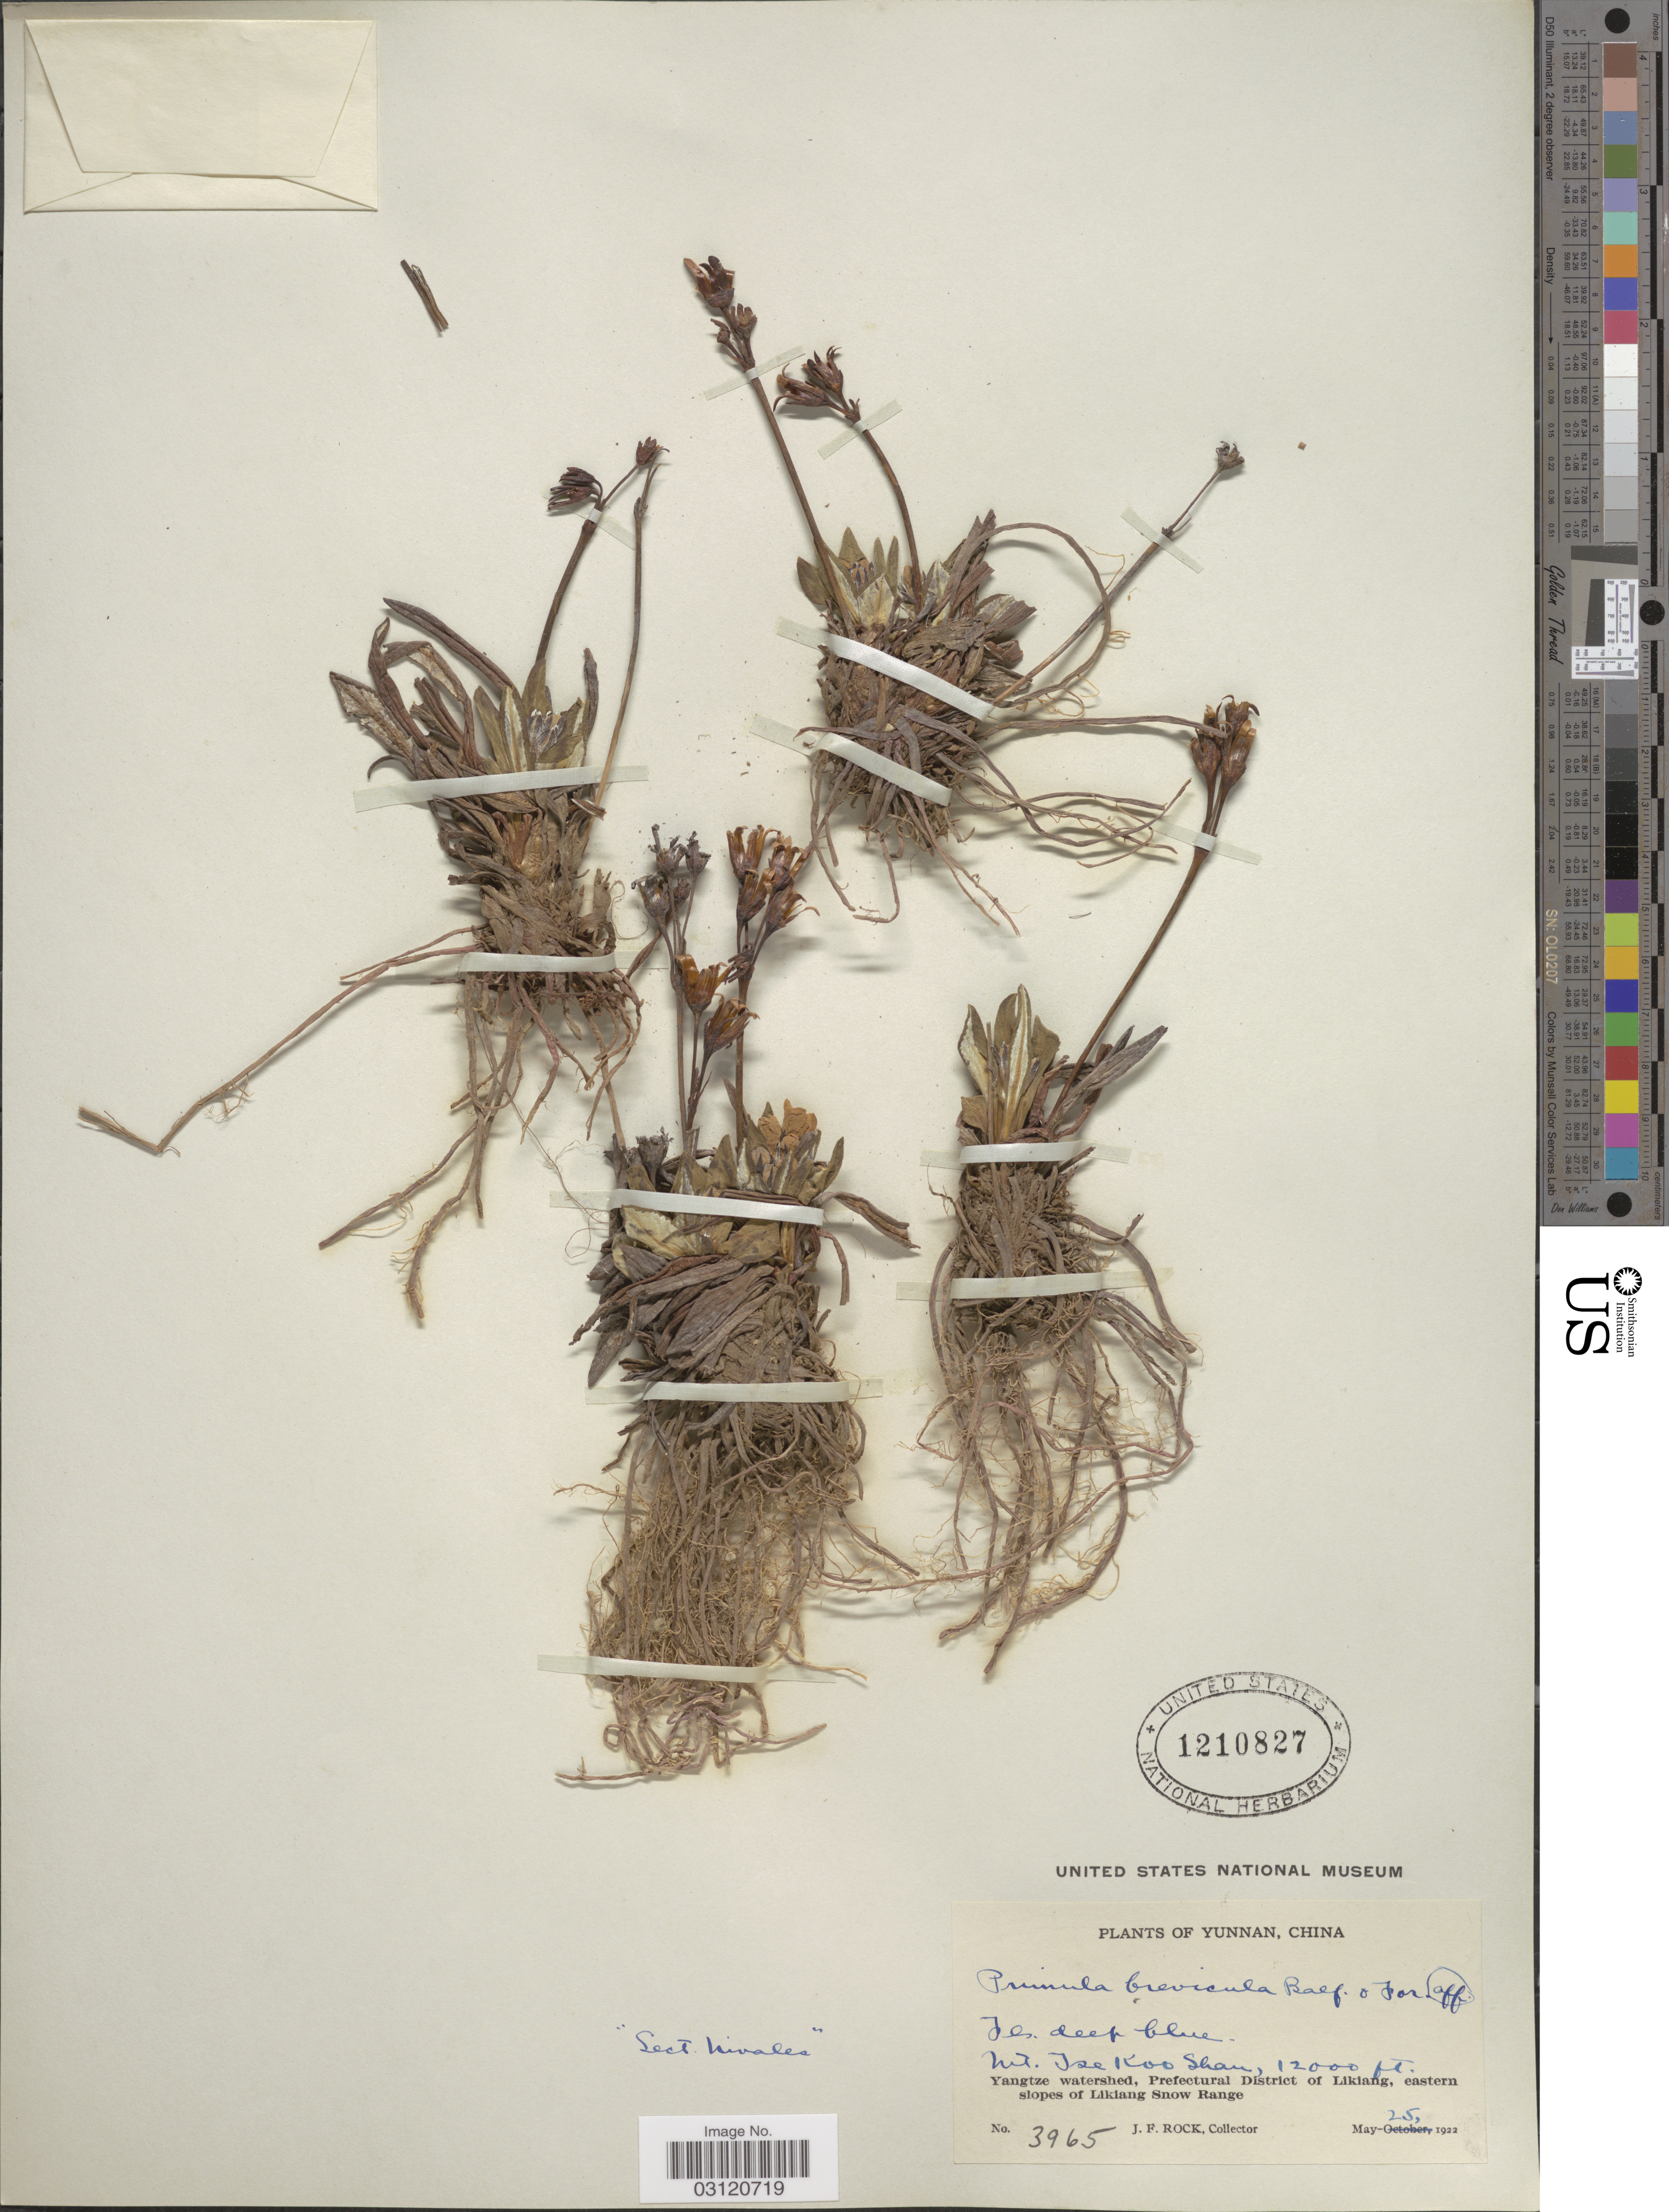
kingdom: Plantae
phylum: Tracheophyta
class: Magnoliopsida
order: Ericales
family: Primulaceae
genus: Primula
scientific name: Primula brevicula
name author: Balf. f. & Forrest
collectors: J. Rock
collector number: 3965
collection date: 1922-05-25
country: China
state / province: Yunnan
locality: Mt. Ise Koo Shan, Yangtze watershed, Prefectural District of Likiang, eastern slopes of Likiang Snow Range.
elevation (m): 3658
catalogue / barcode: US 1210827